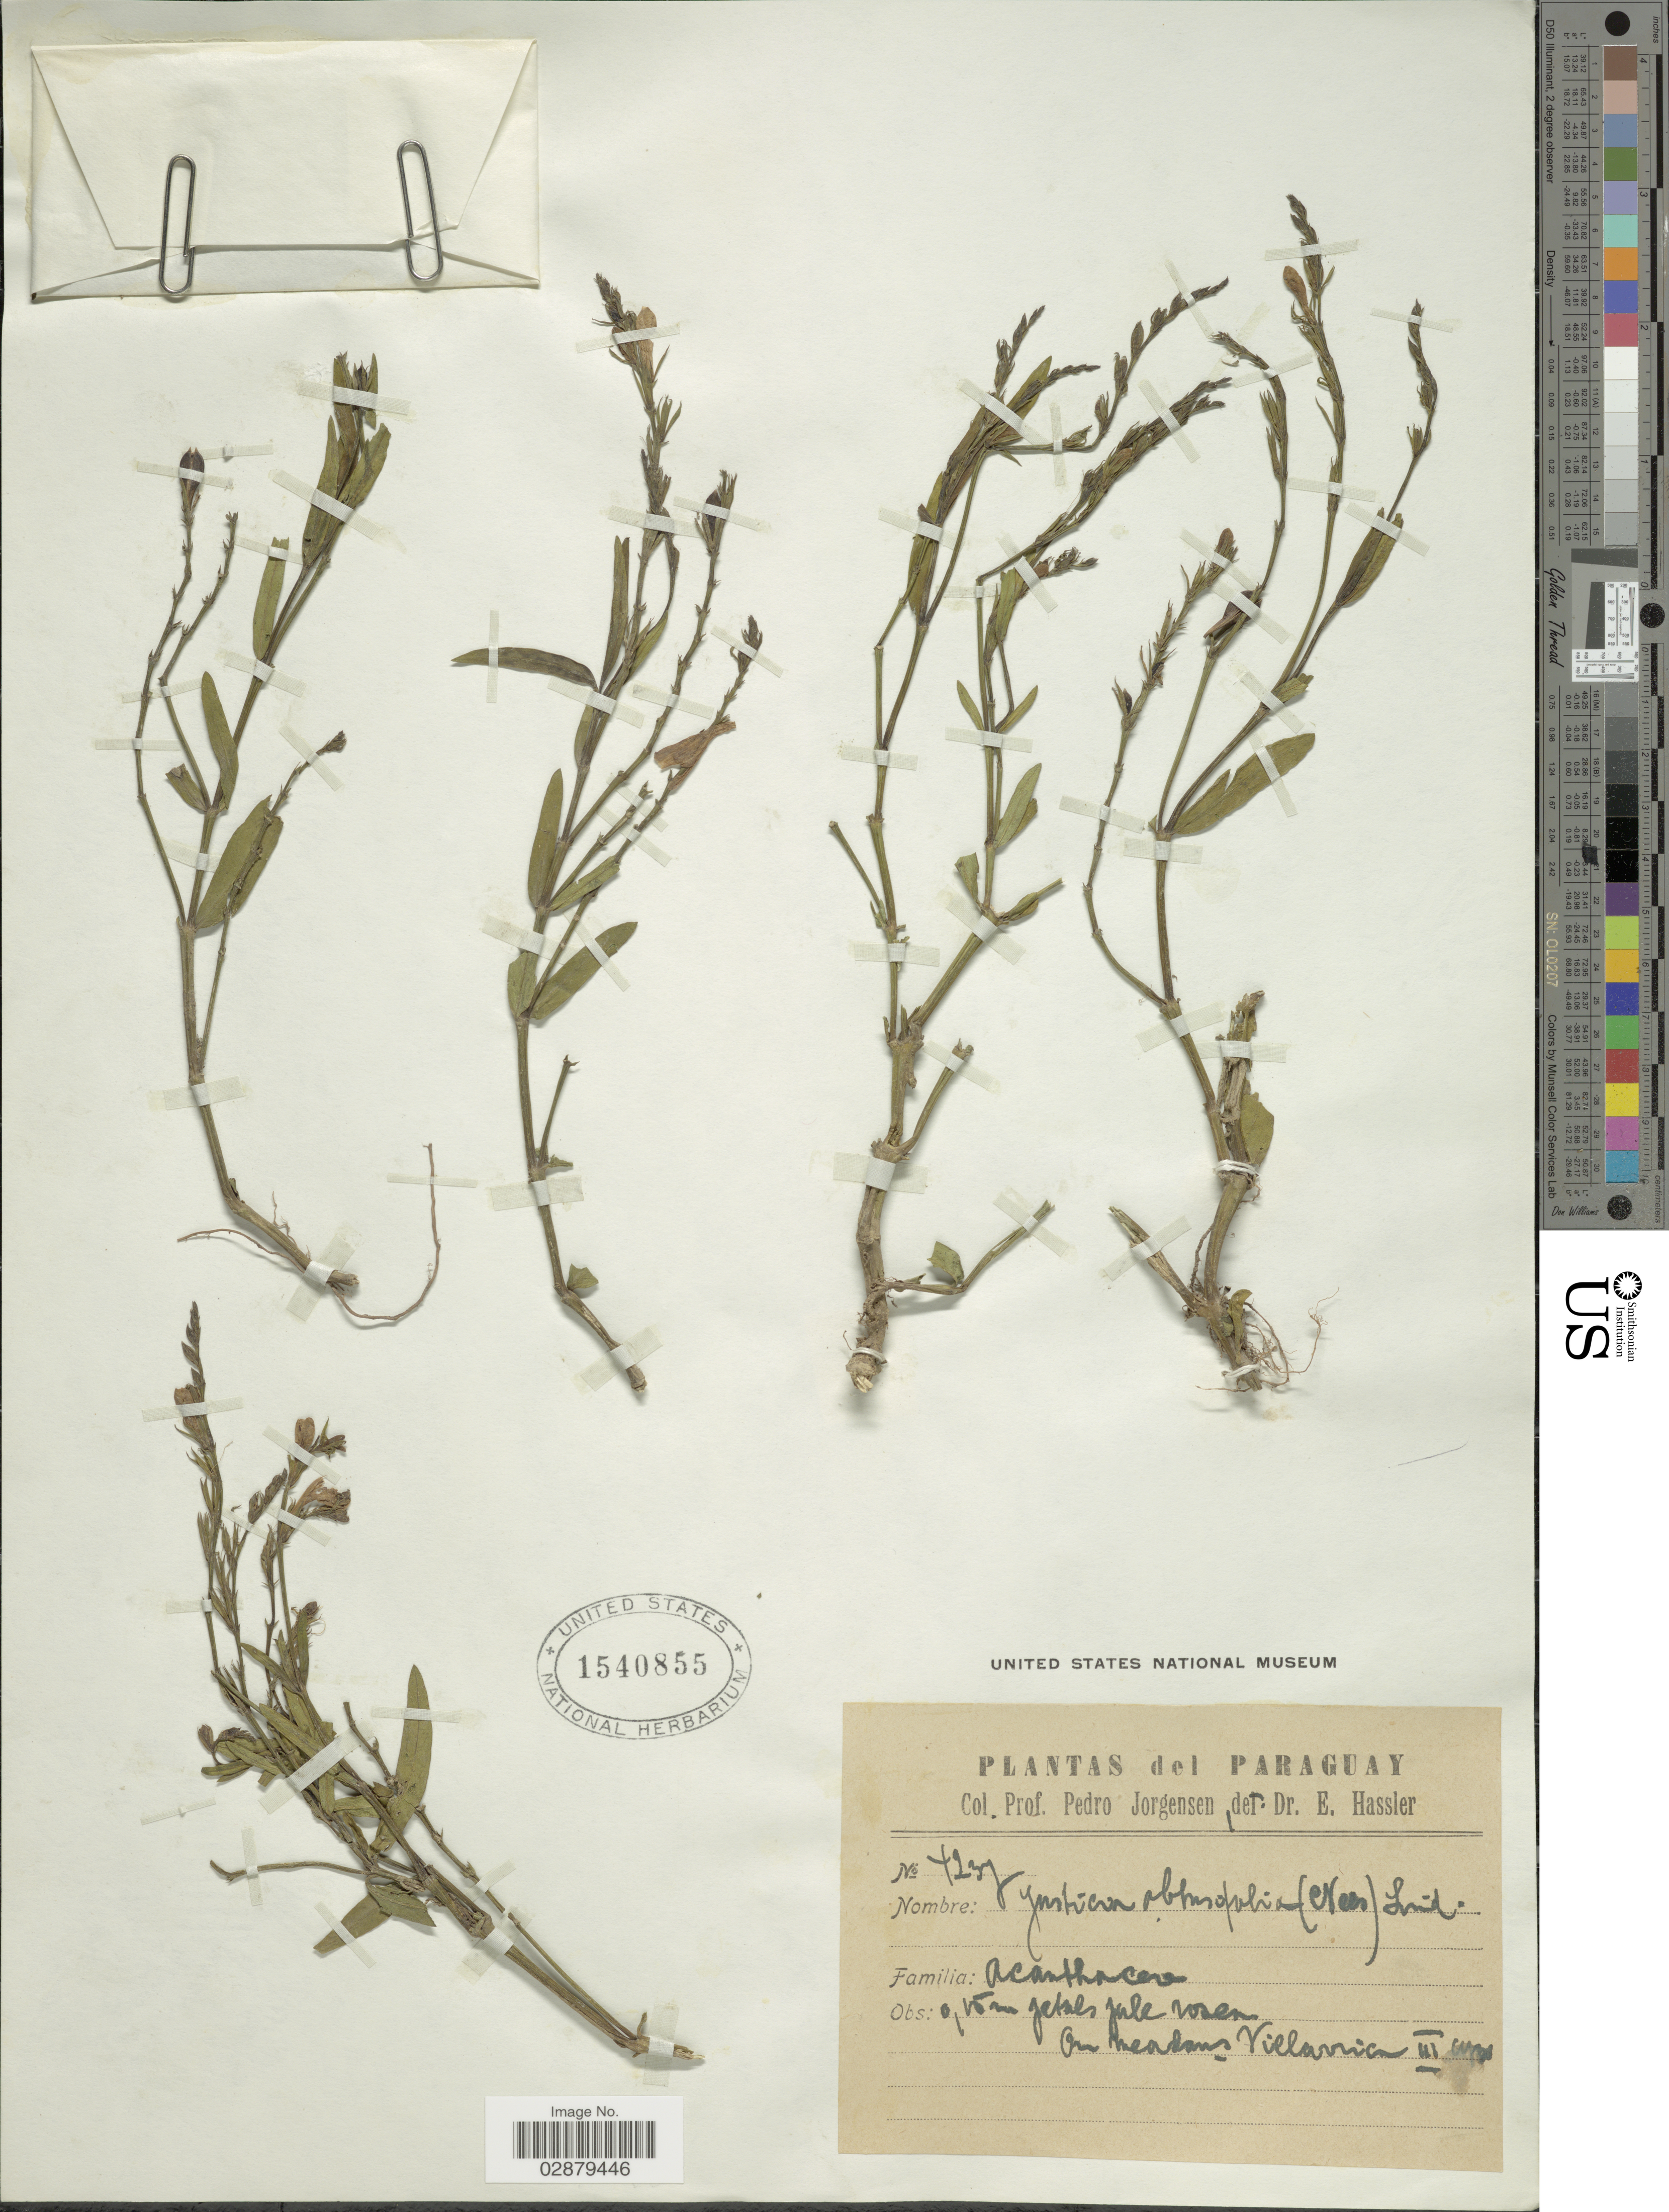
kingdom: Plantae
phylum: Tracheophyta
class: Magnoliopsida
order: Lamiales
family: Acanthaceae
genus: Justicia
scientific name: Justicia laevilinguis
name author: (Nees) Lindau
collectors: P. Jörgensen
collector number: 4237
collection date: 1931-03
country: Paraguay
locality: On meadows Villarrica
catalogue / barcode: US 1540855